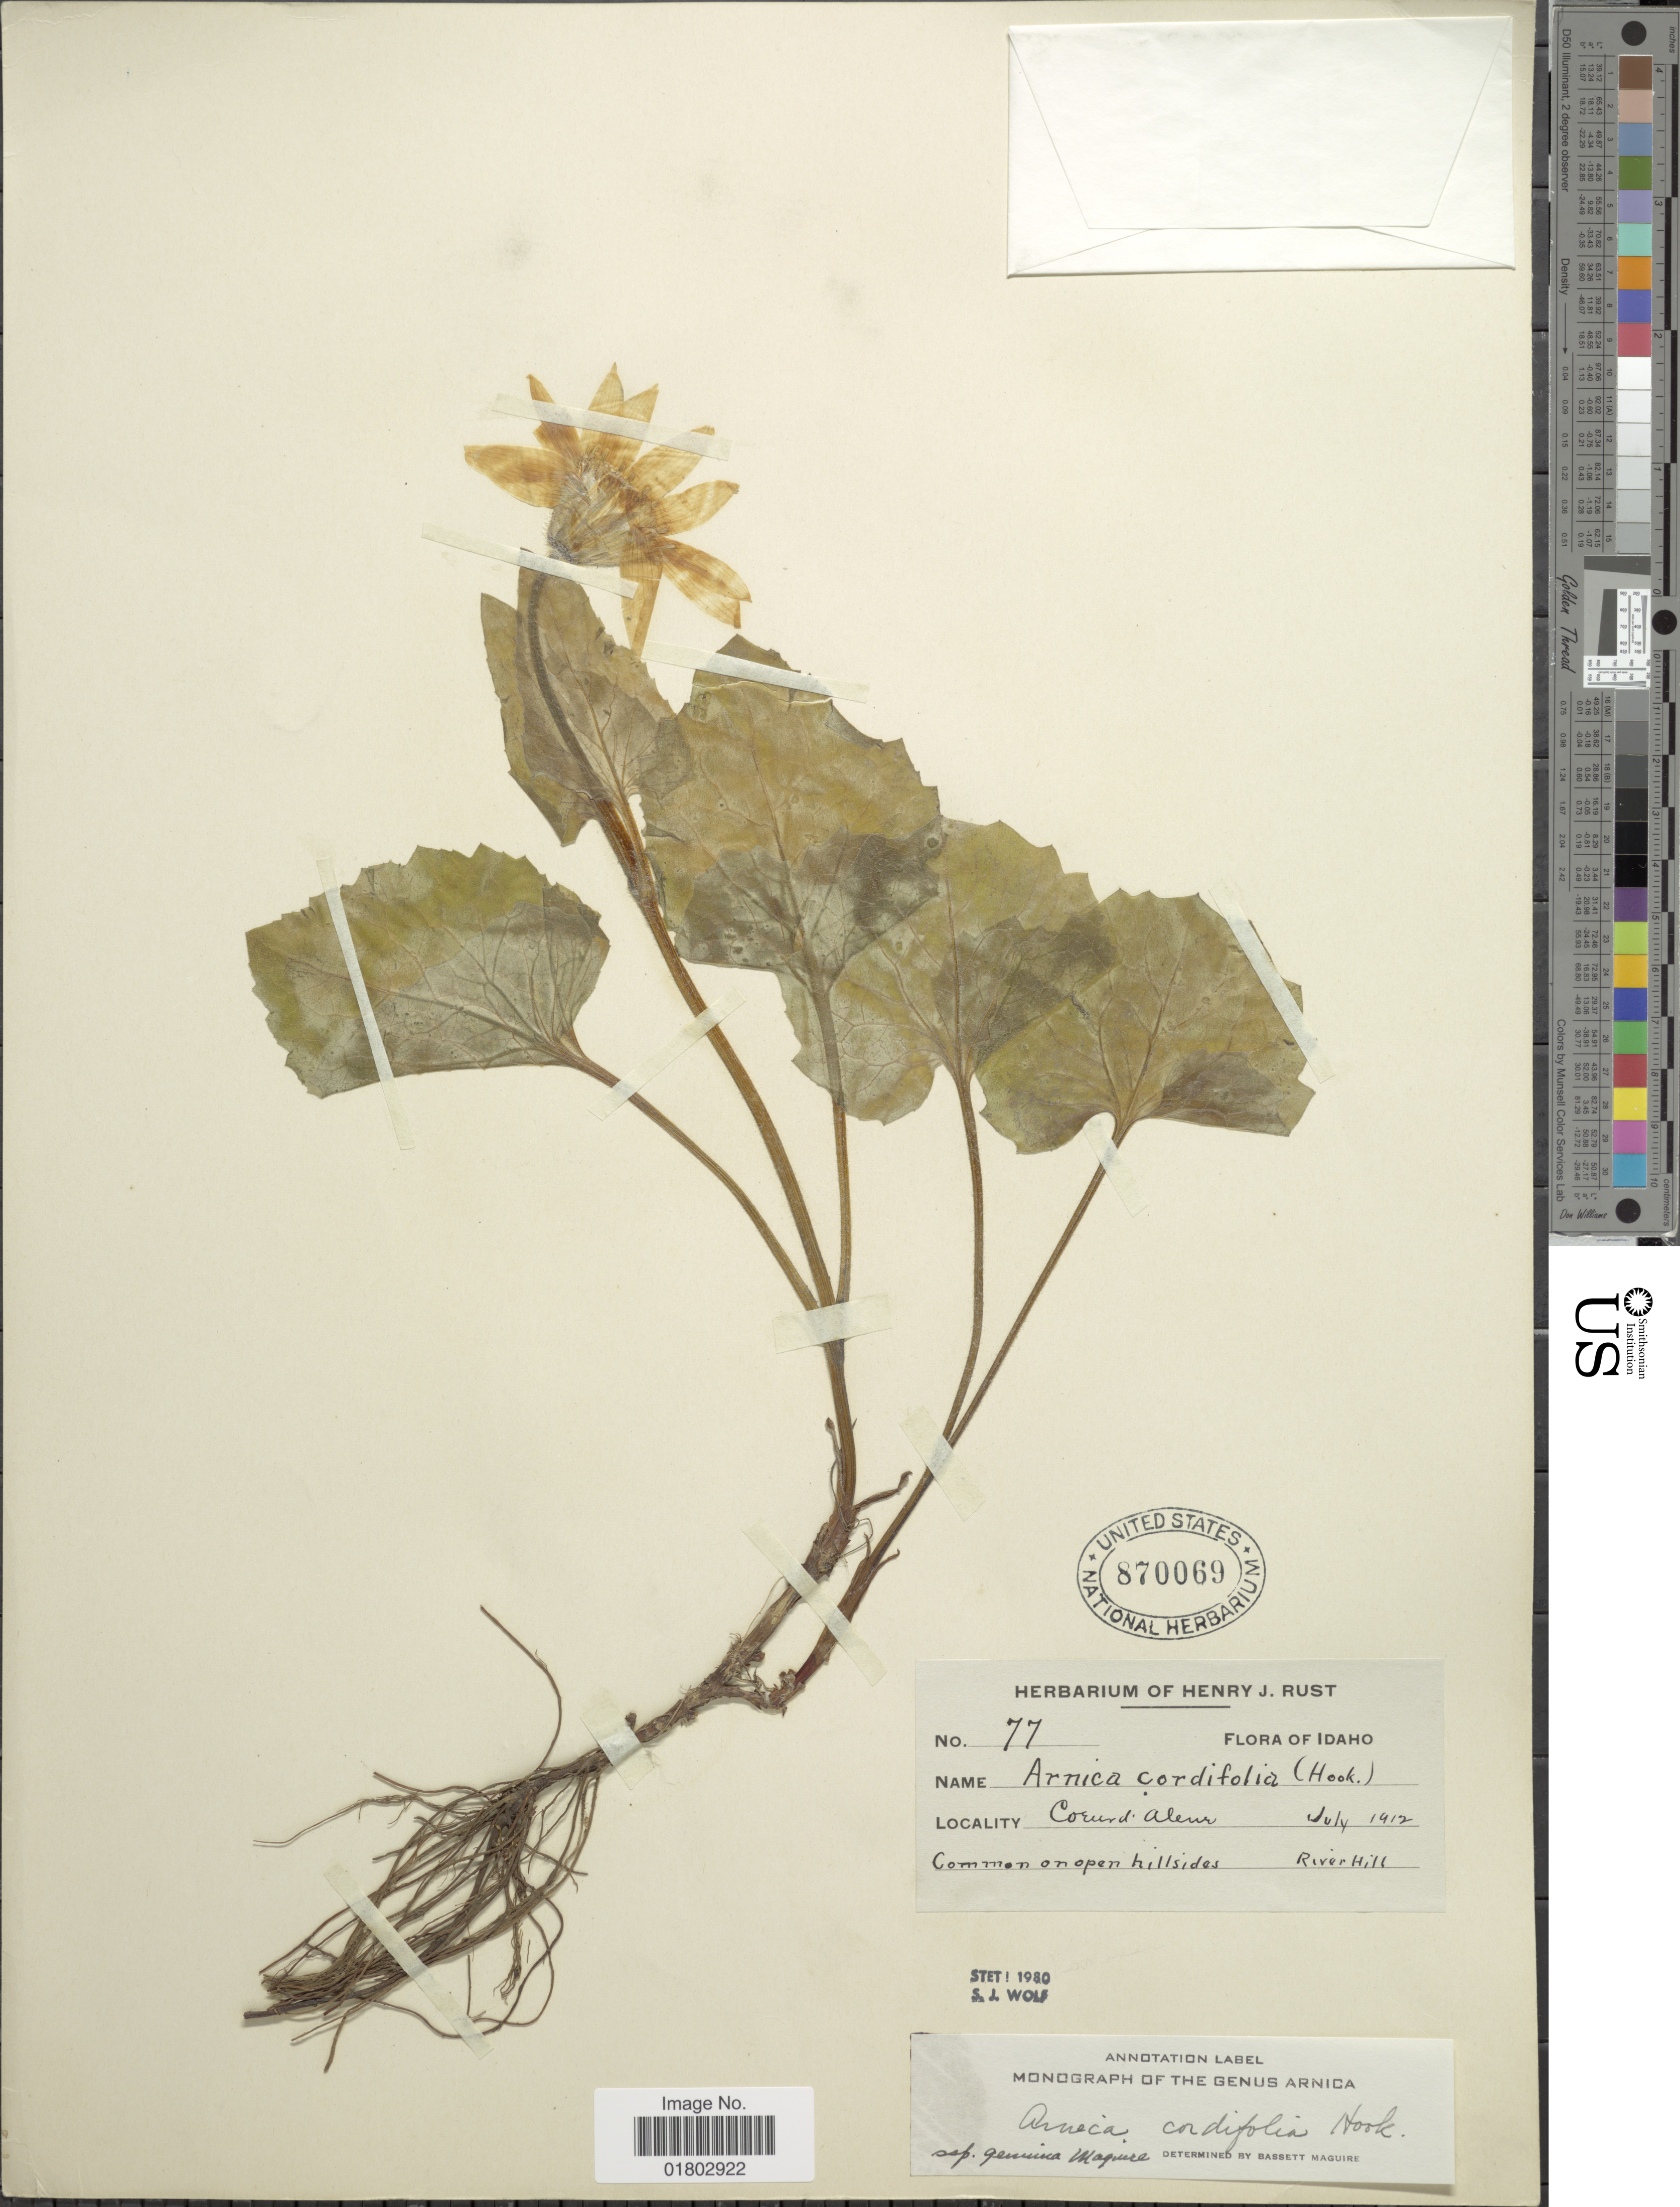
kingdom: Plantae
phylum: Tracheophyta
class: Magnoliopsida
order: Asterales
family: Asteraceae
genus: Arnica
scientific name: Arnica cordifolia subsp. genuina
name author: Maguire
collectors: ex herb. Henry J. Rust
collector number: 77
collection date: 1912-07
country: United States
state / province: Idaho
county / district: Kootenai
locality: Coeur d'Alene Common on open hillsides, River hill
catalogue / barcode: US 870069